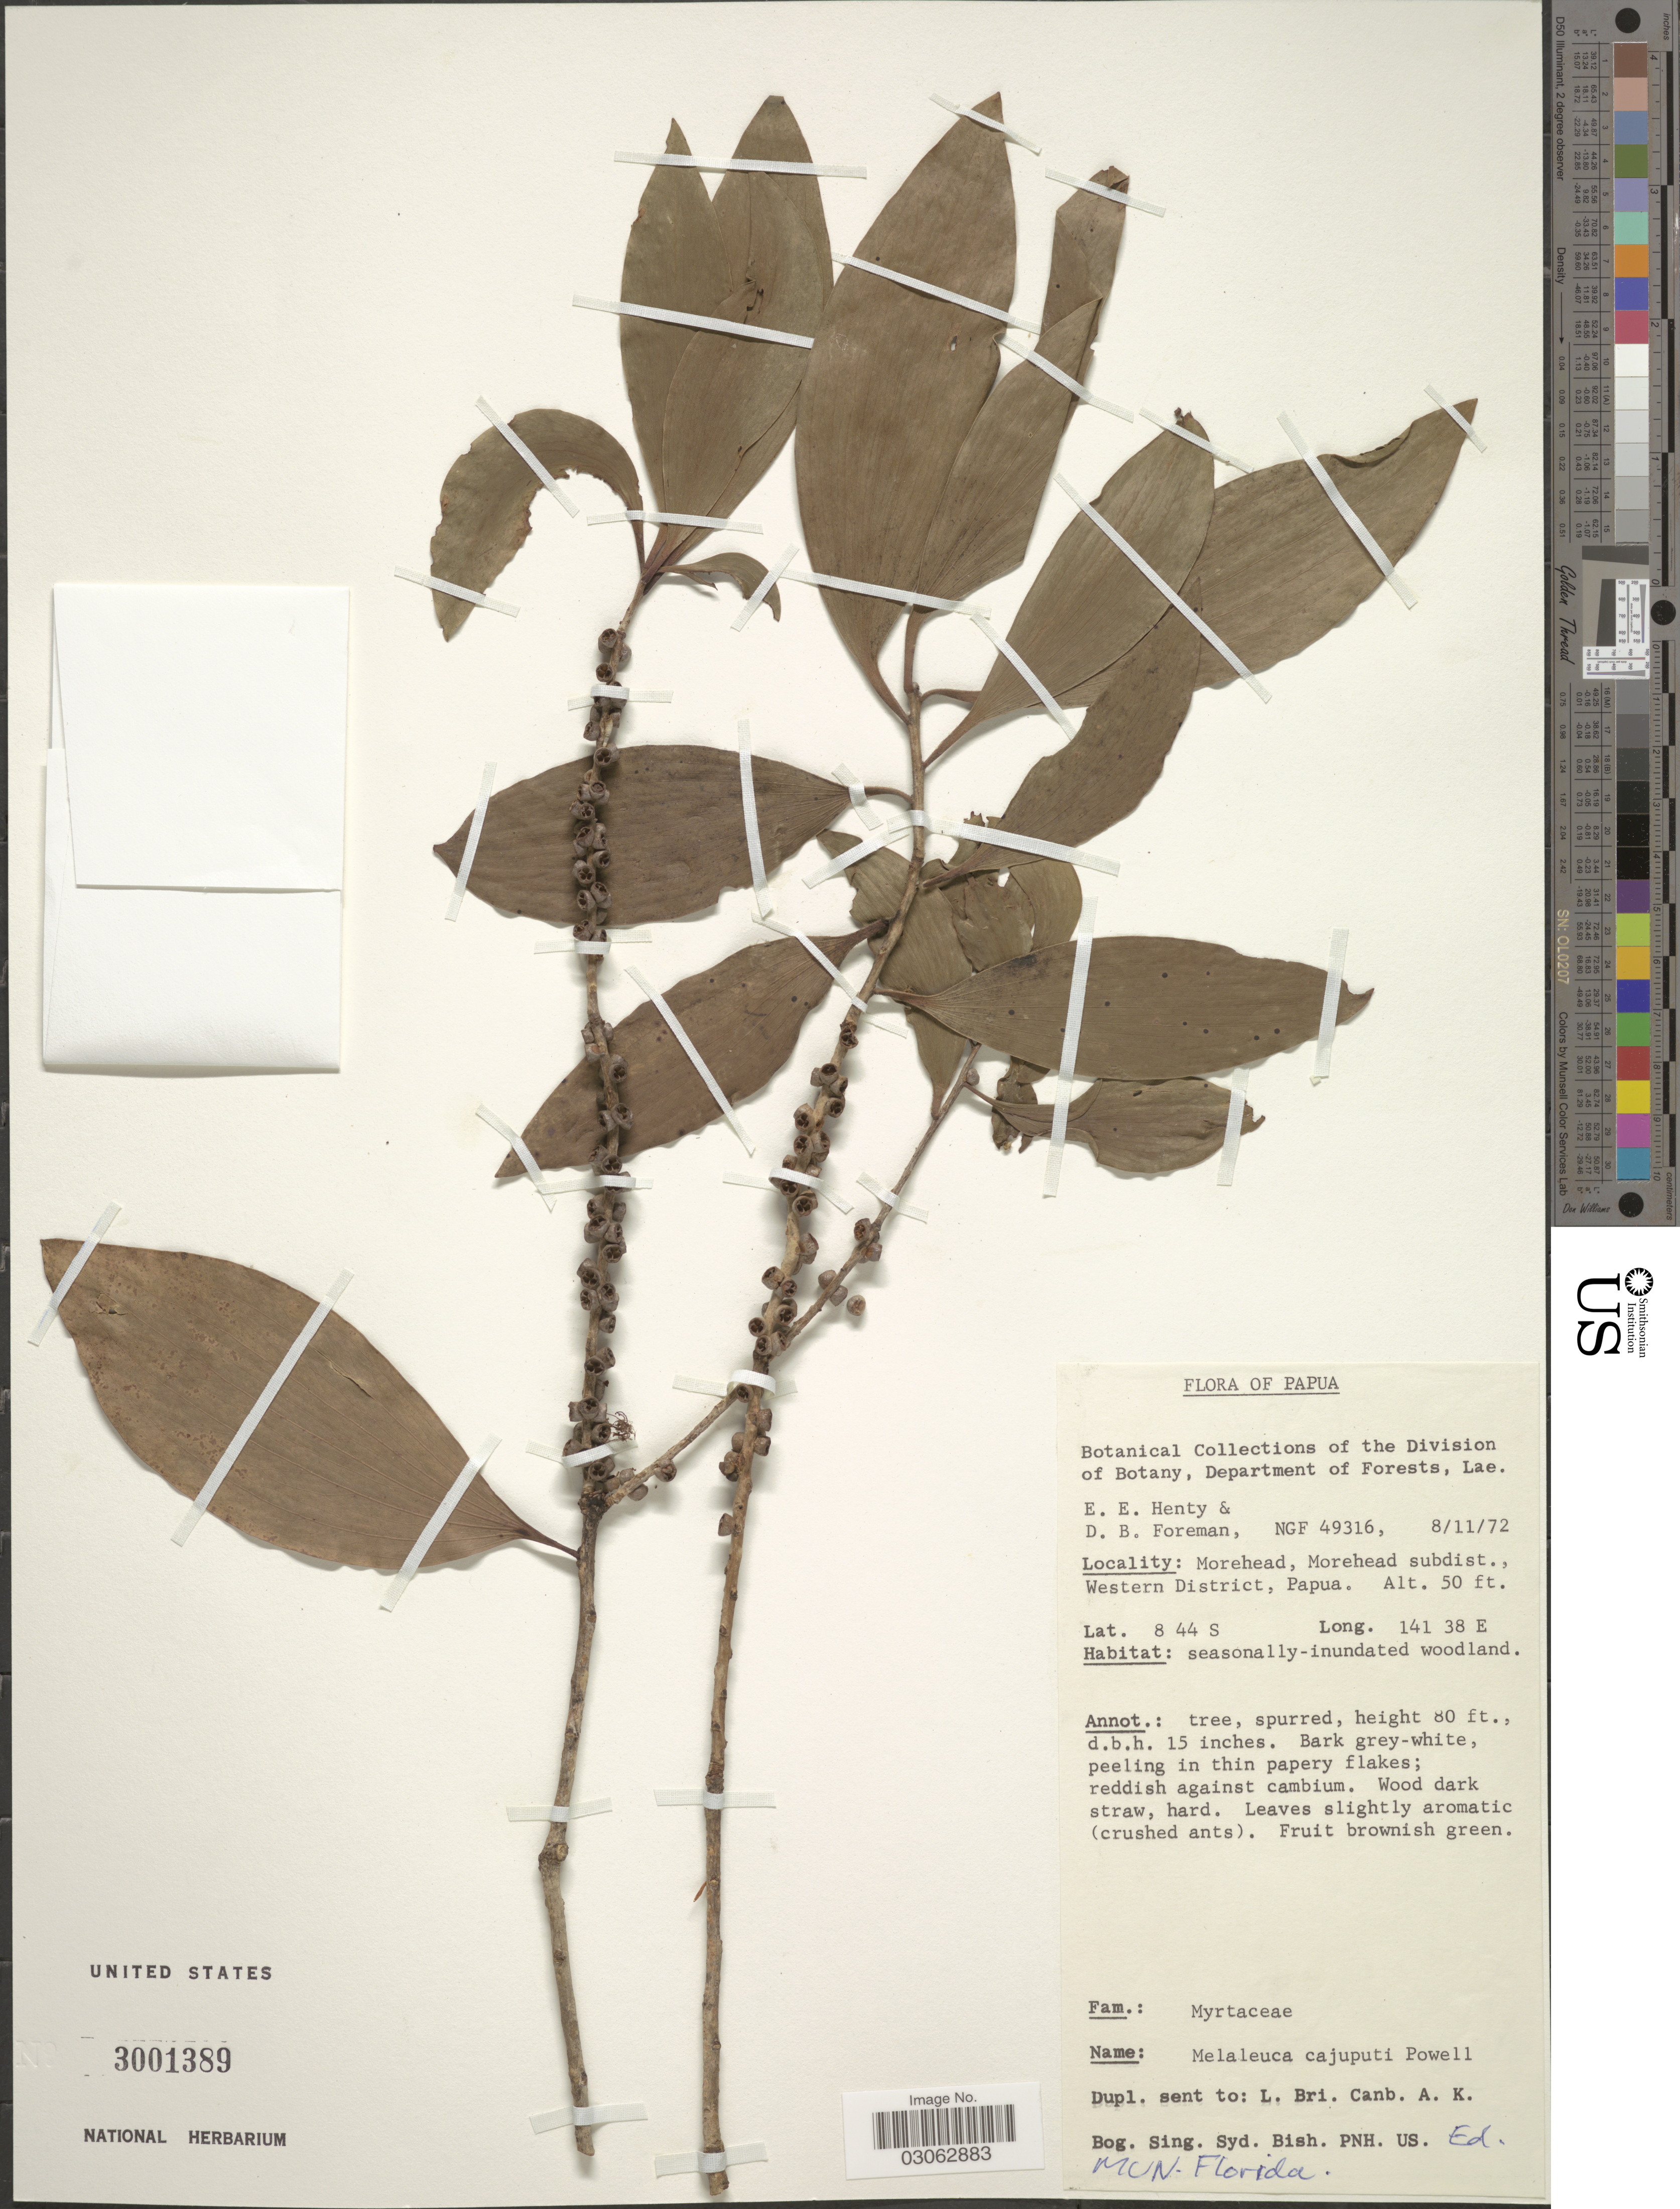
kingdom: Plantae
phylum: Tracheophyta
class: Magnoliopsida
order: Myrtales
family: Myrtaceae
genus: Melaleuca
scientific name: Melaleuca cajuputi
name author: Powell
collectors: E. Henty & D. Foreman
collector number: NGF 49316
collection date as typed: Transcribed d/m/y: 8/11/72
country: Papua New Guinea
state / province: Manus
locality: Morehead, Morehead subdist., Western District.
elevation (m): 15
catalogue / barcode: US 3001389